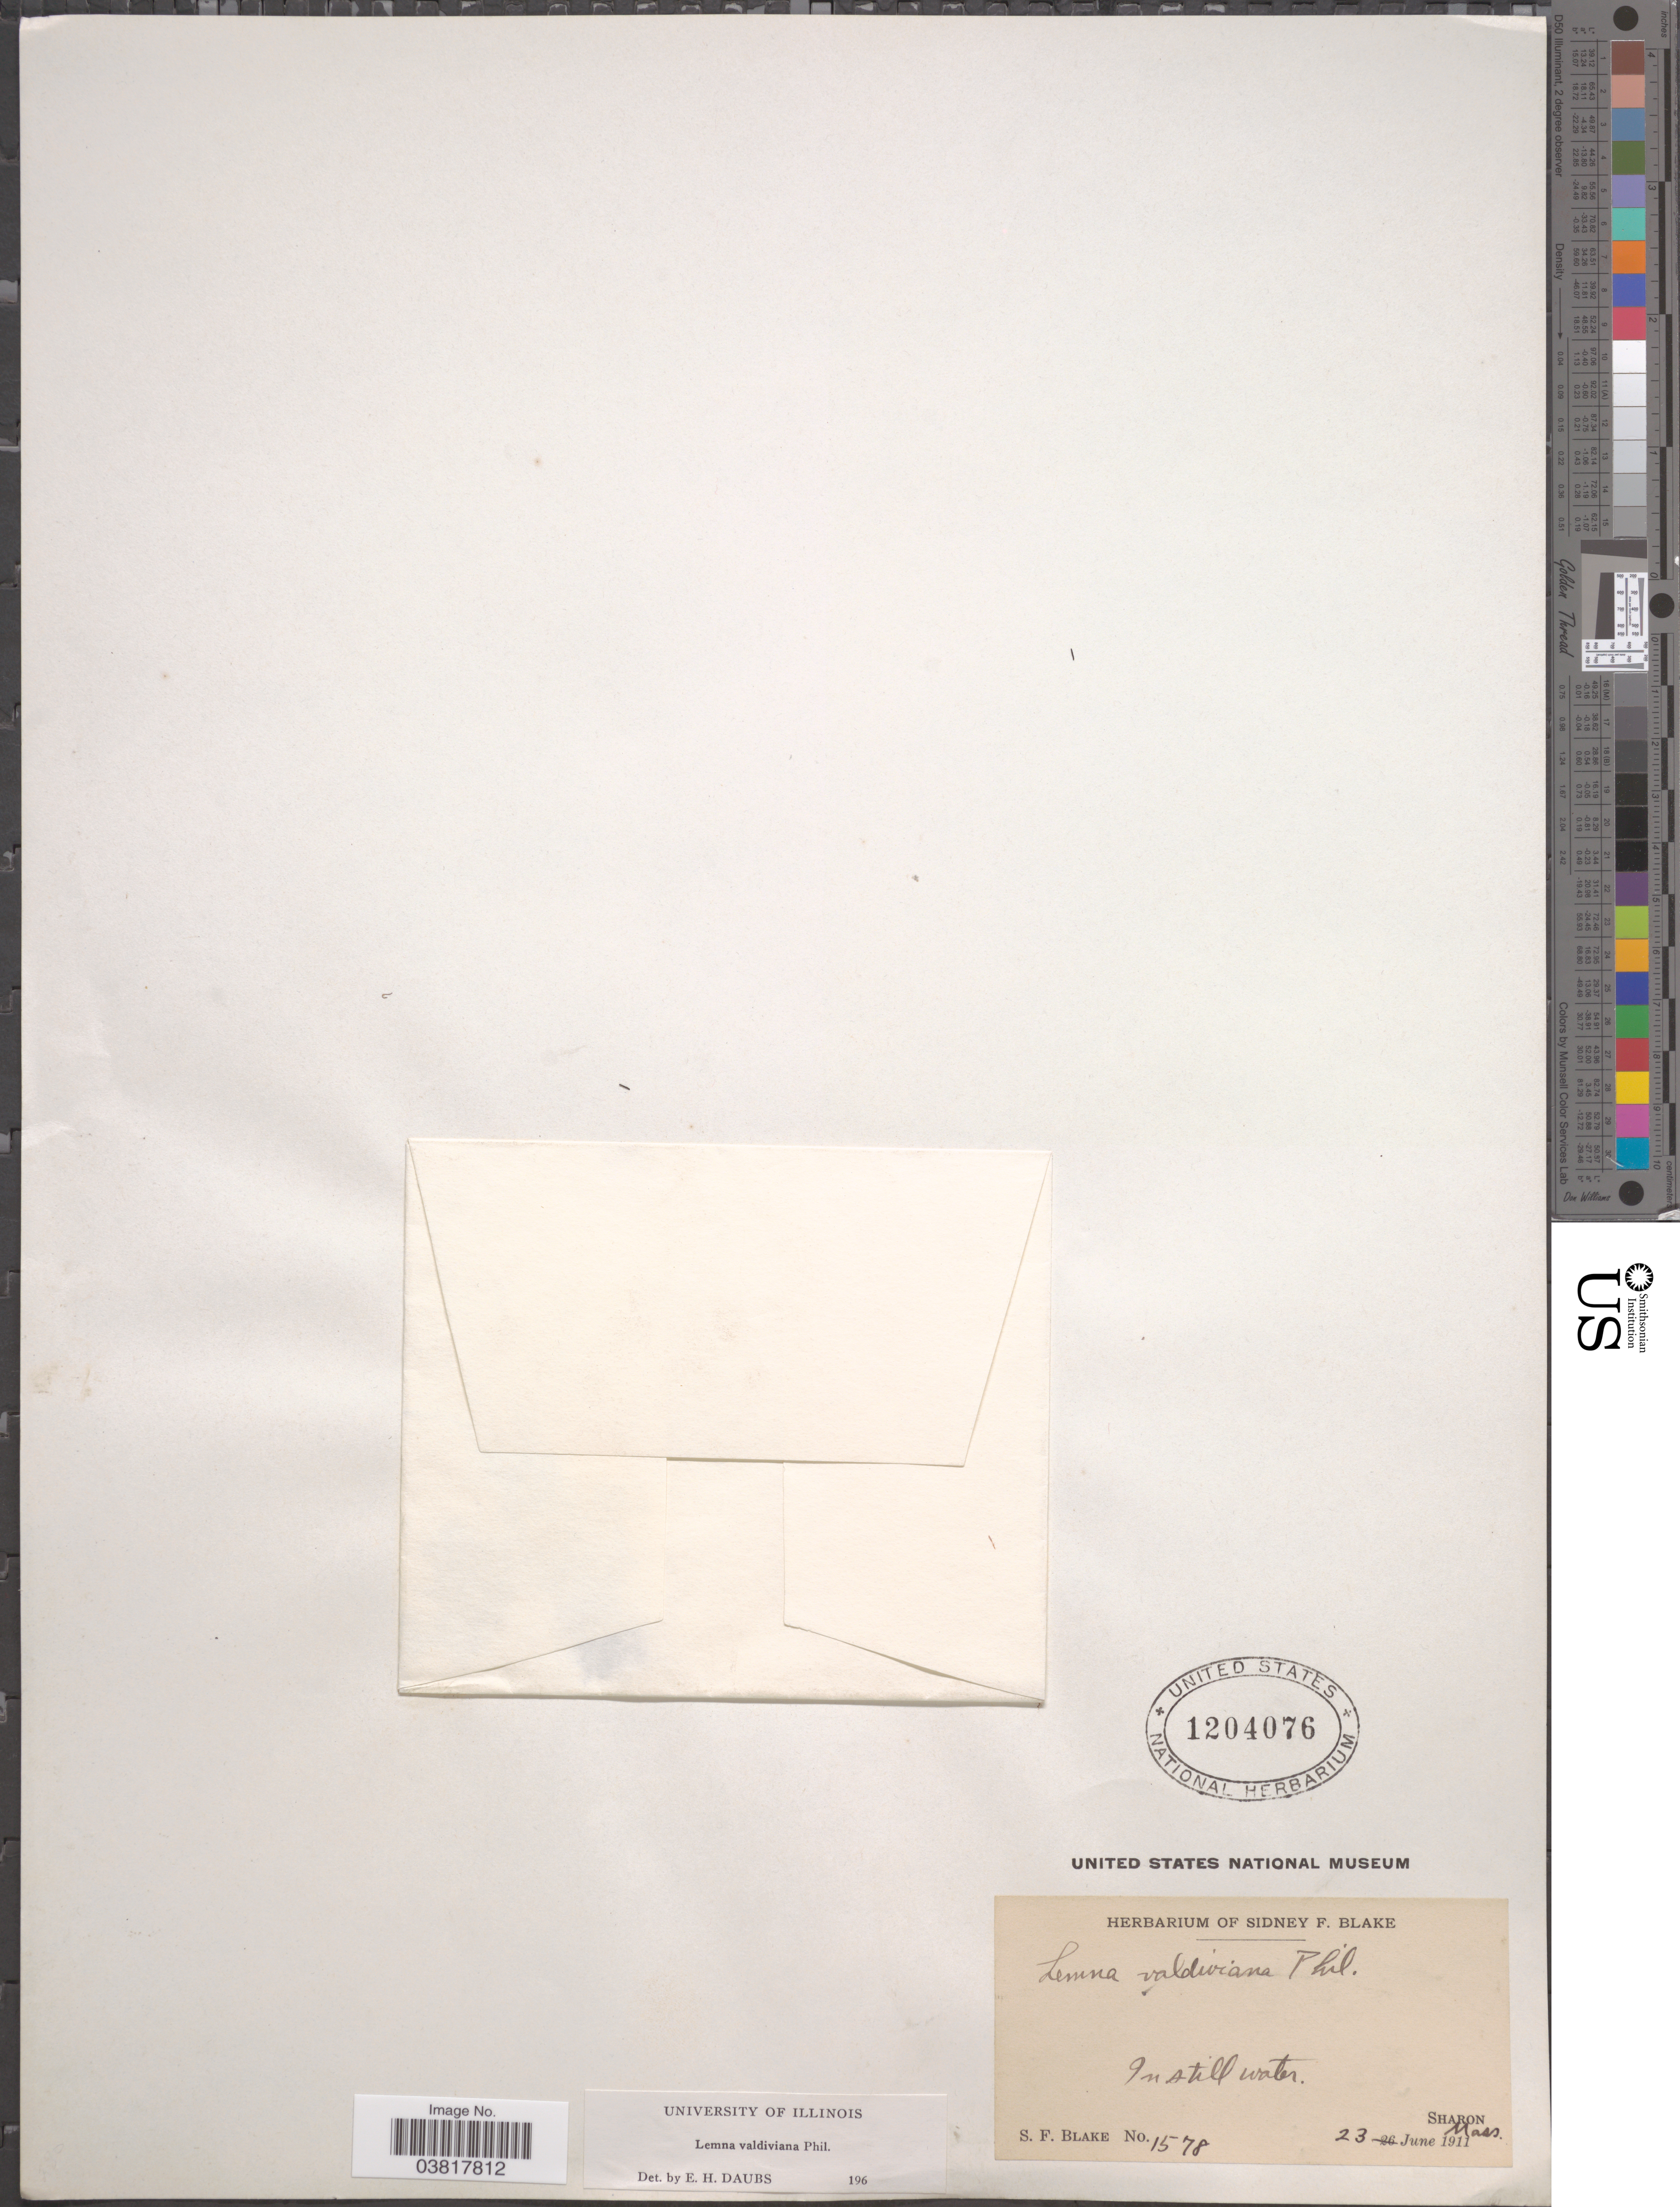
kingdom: Plantae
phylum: Tracheophyta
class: Liliopsida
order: Alismatales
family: Araceae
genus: Lemna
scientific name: Lemna valdiviana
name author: Phil.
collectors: S. Blake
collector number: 1578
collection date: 1911-06-23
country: United States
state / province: Massachusetts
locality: Sharon.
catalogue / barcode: US 1204076